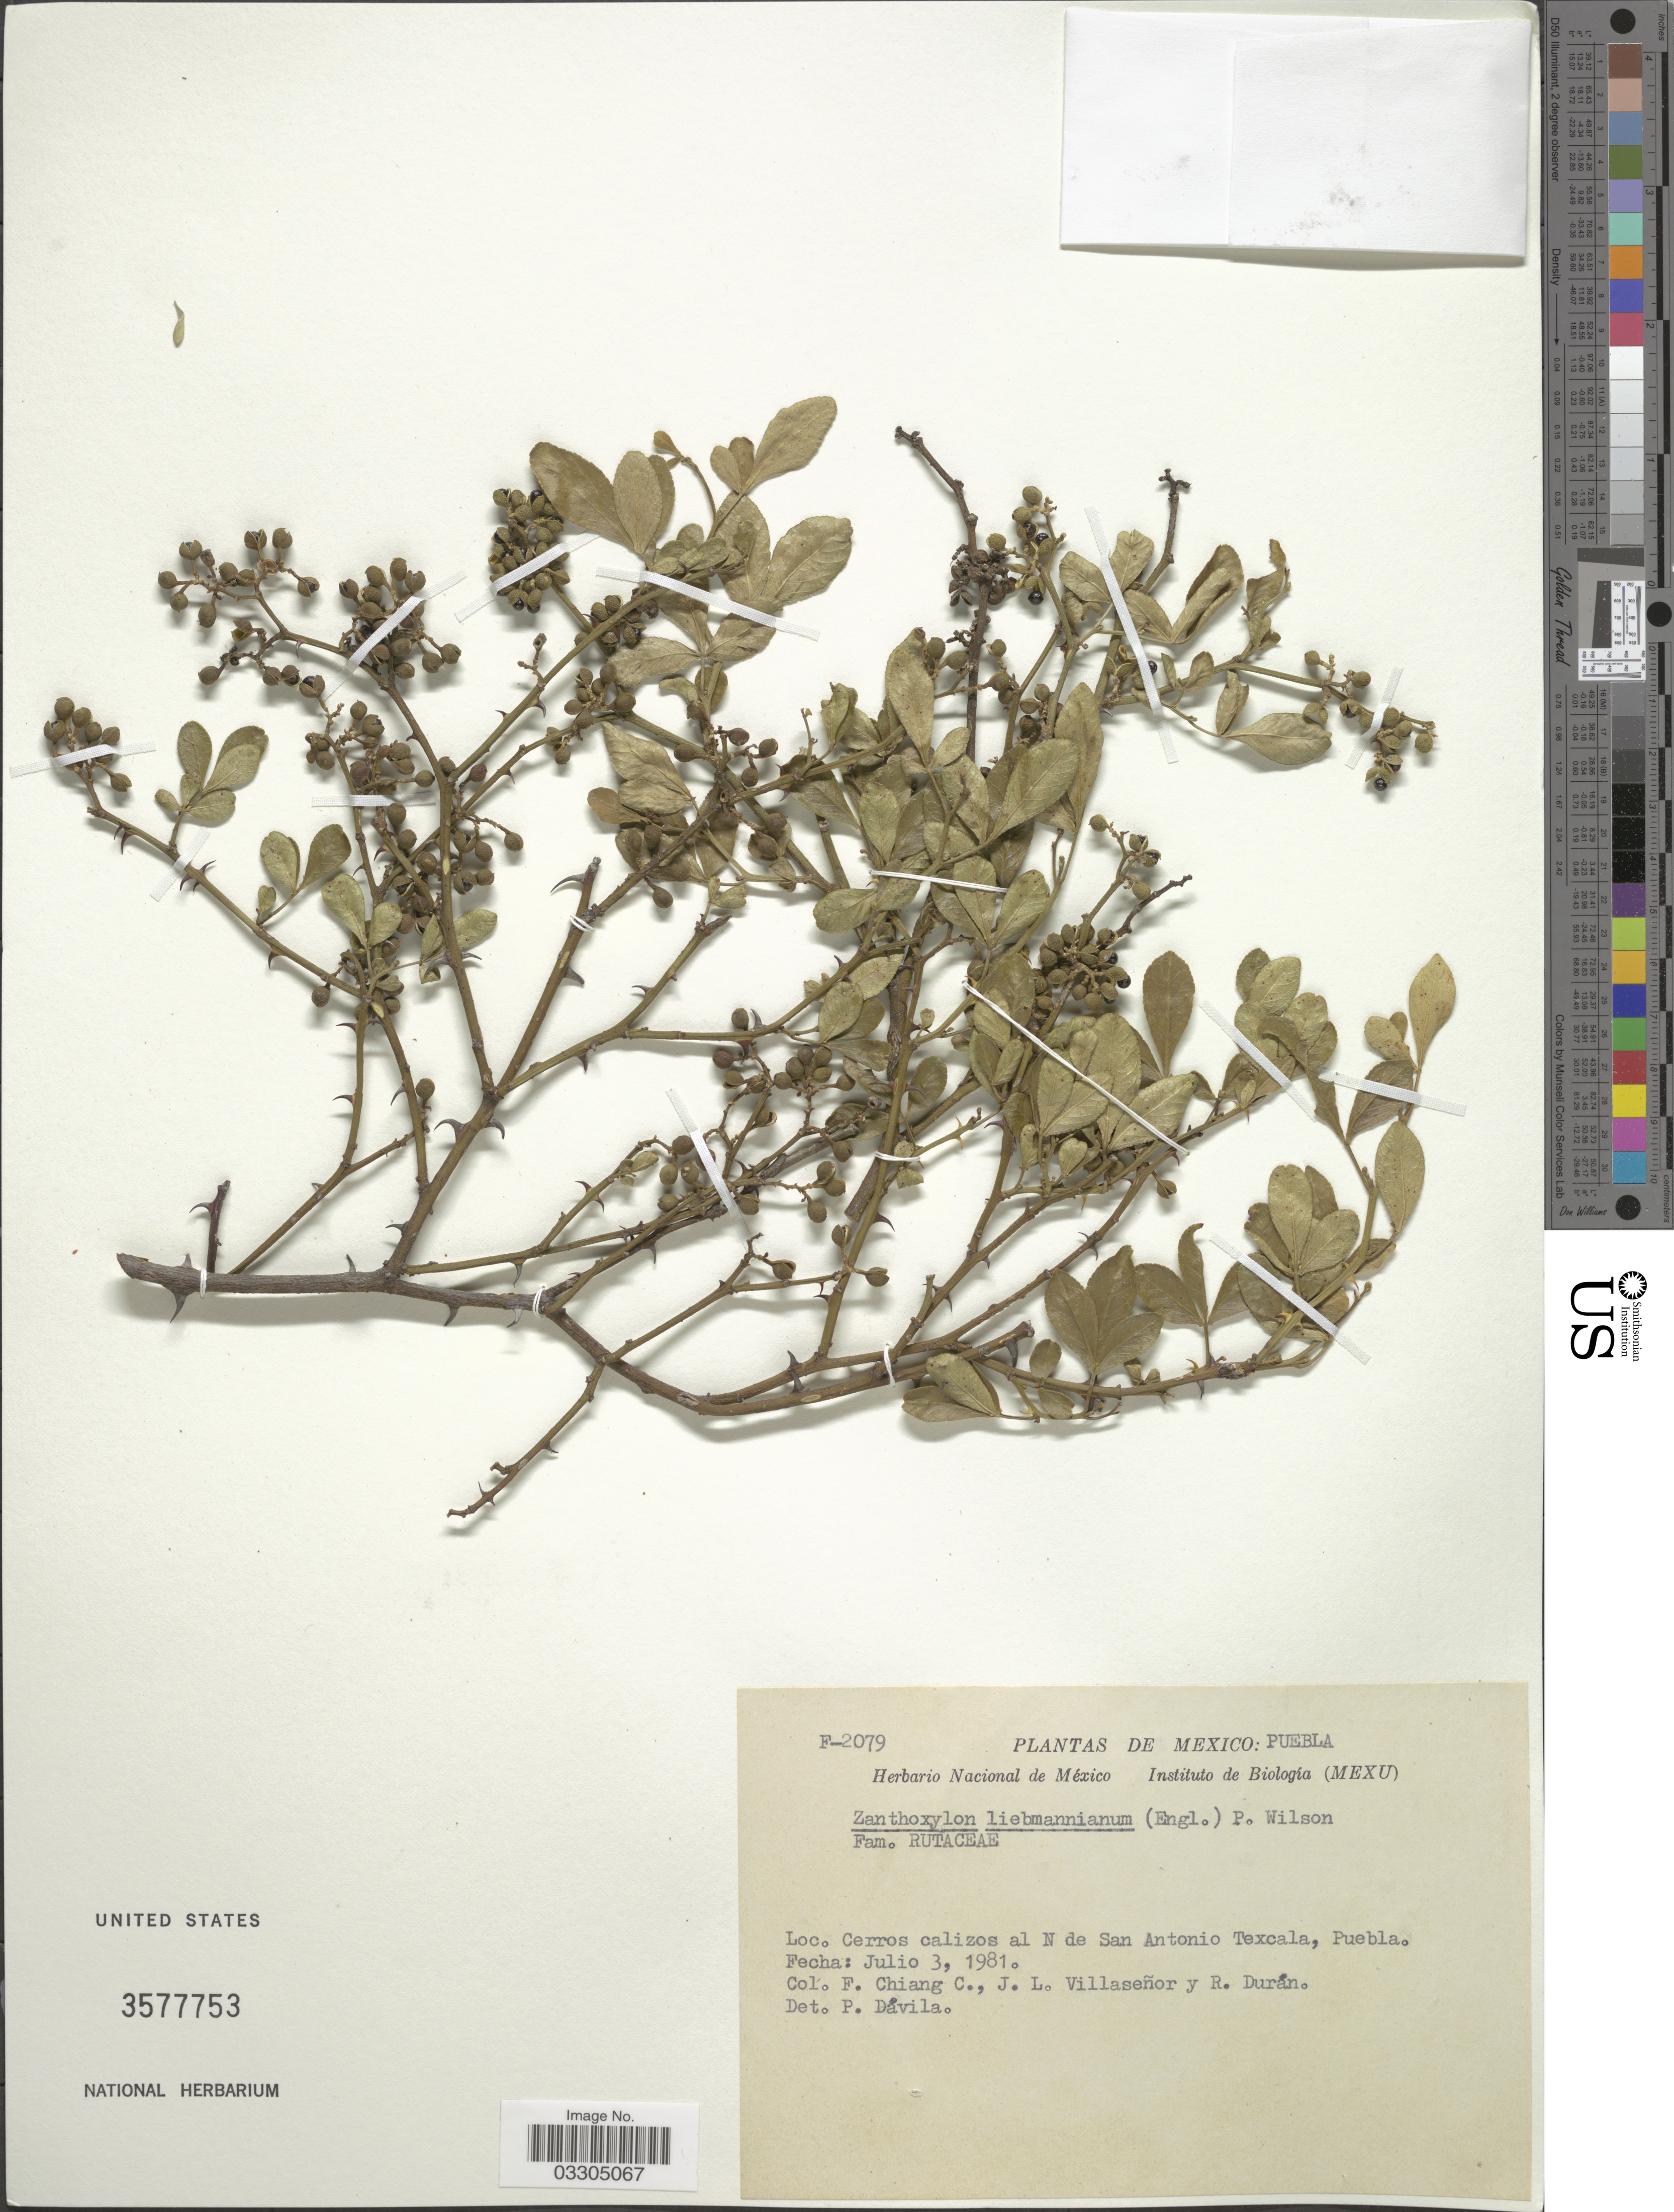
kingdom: Plantae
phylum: Tracheophyta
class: Magnoliopsida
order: Sapindales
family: Rutaceae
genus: Zanthoxylum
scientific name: Zanthoxylum liebmannianum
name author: (Engl.) P. Wilson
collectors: F. Chiang C., J. Villaseñor R. & R. Durán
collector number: F-2079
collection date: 1981-07-03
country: Mexico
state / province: Puebla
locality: Cerros calizos al N de San Antonio Texcala.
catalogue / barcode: US 3577753